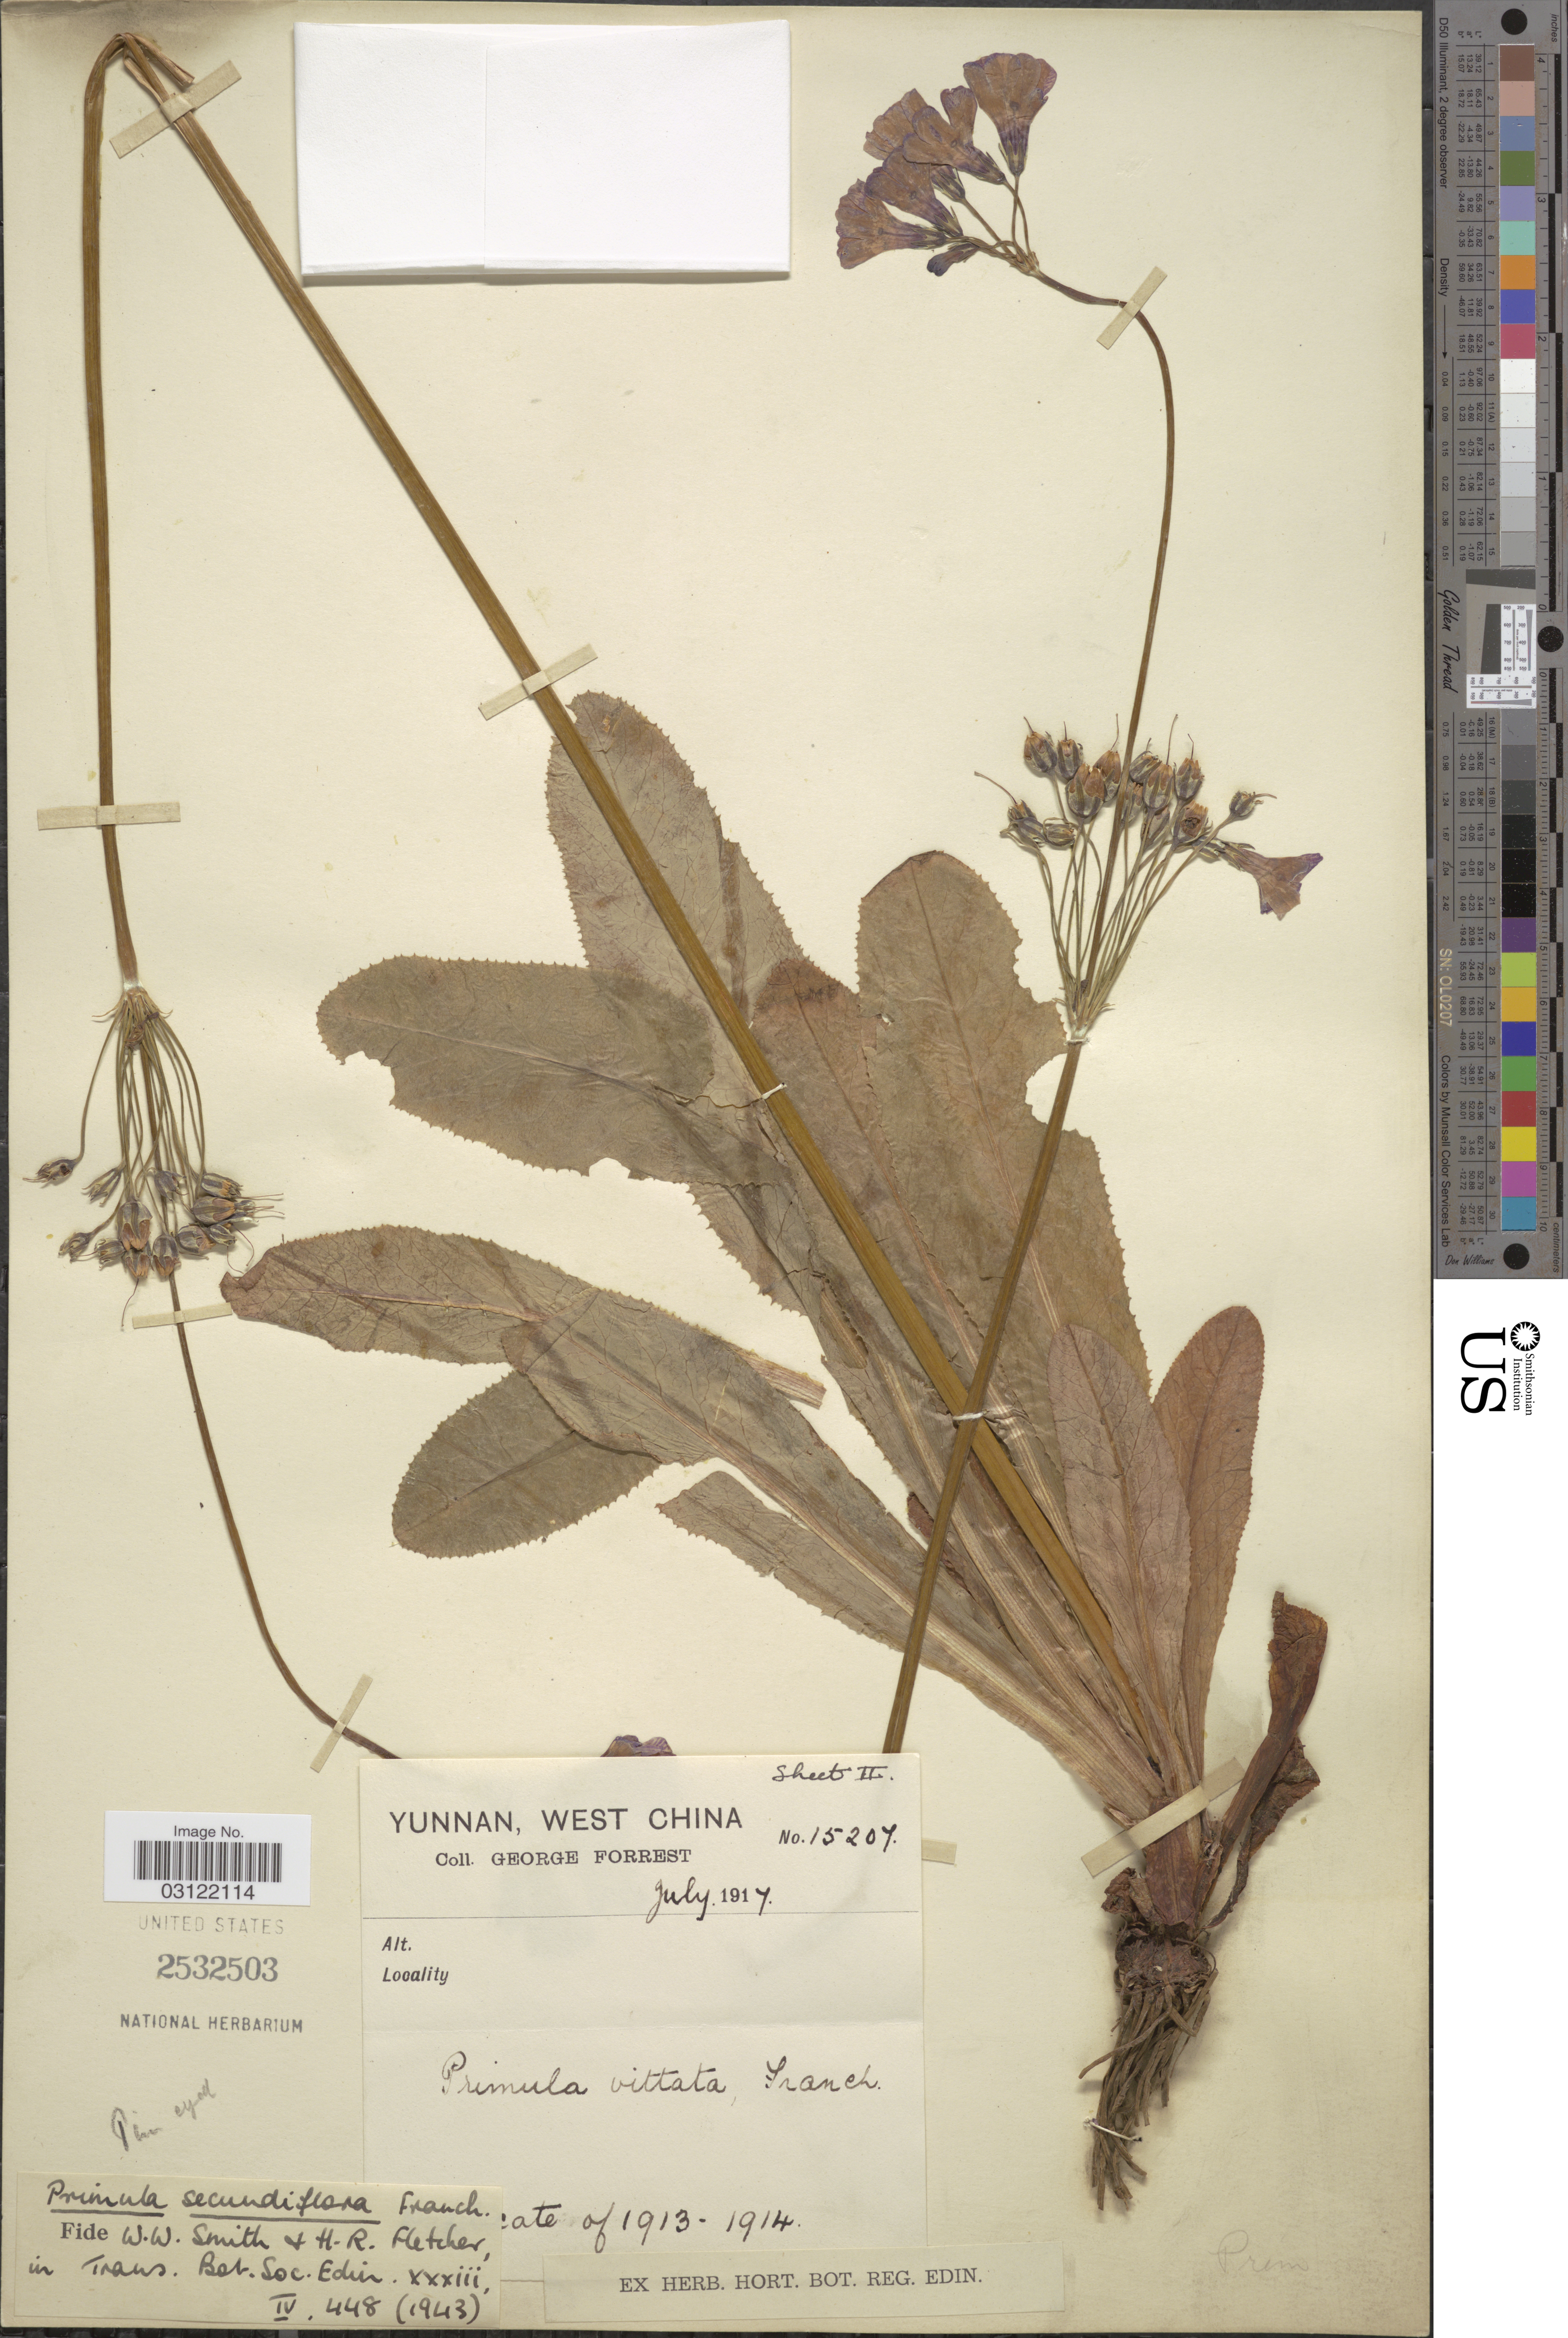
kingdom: Plantae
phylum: Tracheophyta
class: Magnoliopsida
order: Ericales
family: Primulaceae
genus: Primula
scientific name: Primula secundiflora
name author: Franch.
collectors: G. Forrest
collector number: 15207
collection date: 1917-07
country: China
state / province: Yunnan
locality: West China.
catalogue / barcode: US 2532503